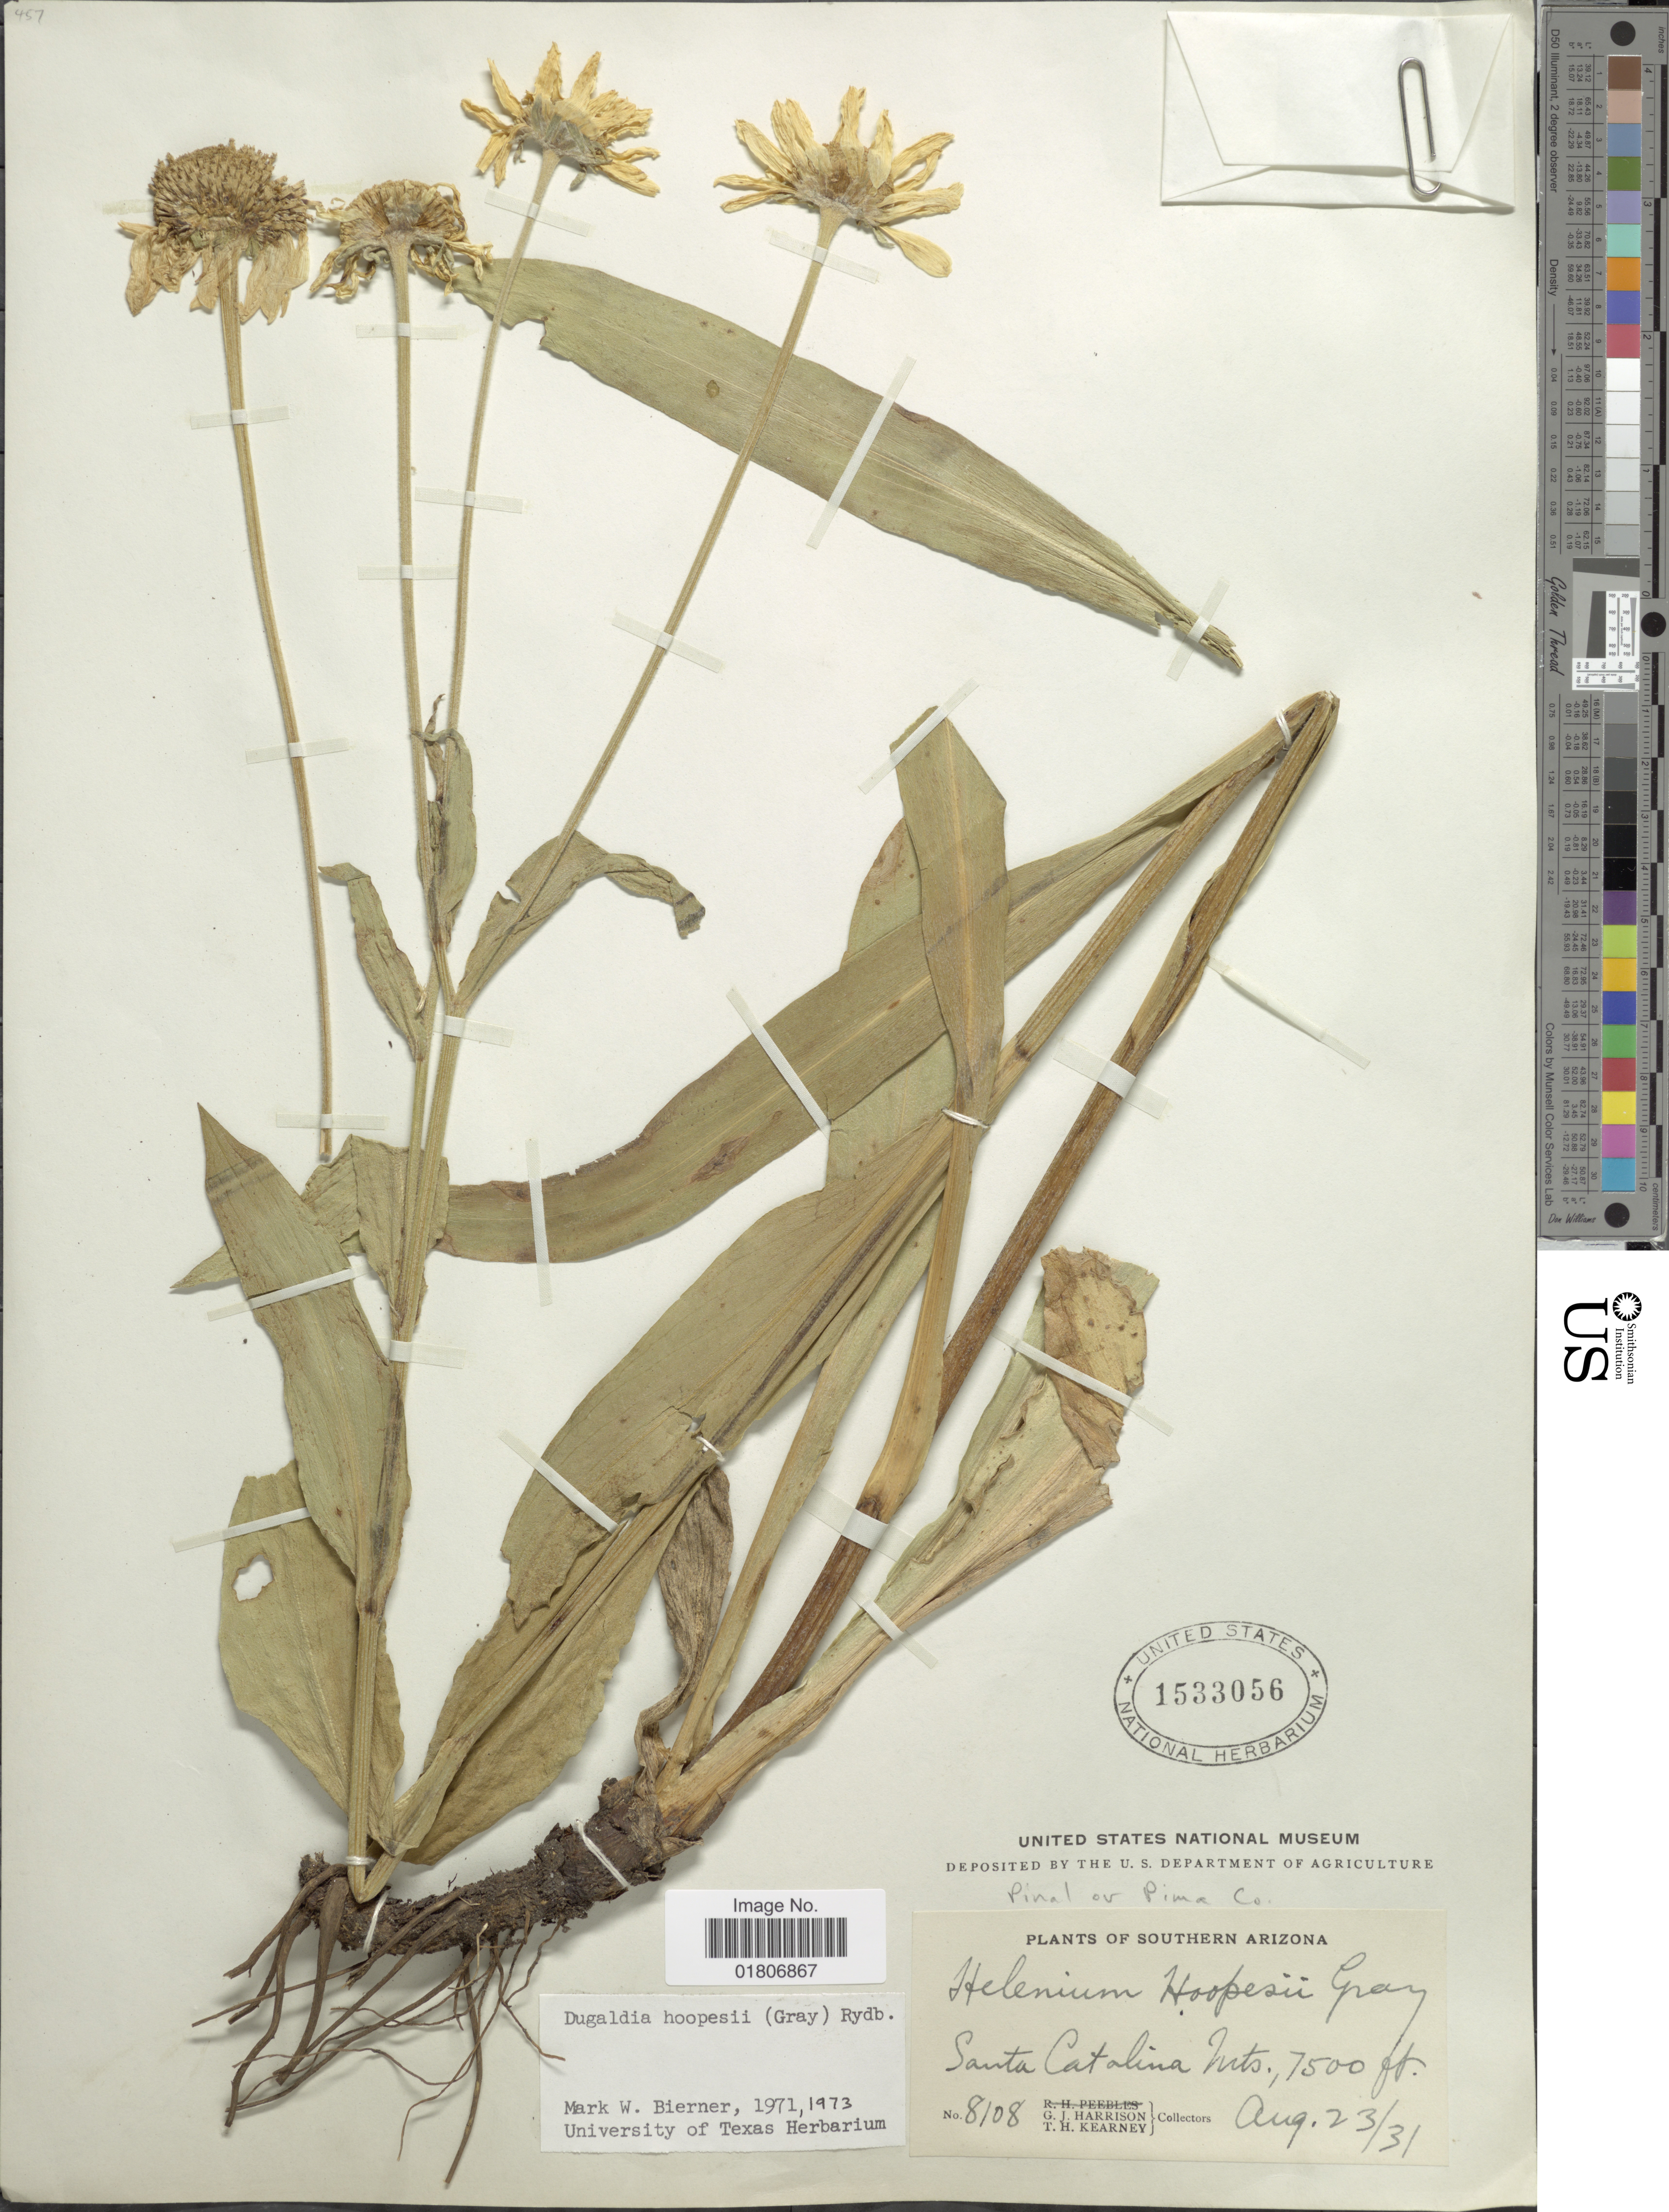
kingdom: Plantae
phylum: Tracheophyta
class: Magnoliopsida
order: Asterales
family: Asteraceae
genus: Dugaldia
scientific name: Dugaldia hoopesii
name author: (A. Gray) Rydb.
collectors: G. J. Harrison & T. H. Kearney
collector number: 8108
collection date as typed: Transcribed d/m/y: 23/8/31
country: United States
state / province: Arizona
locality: Southern Arizona. Pinal or Pima Co. Santa Catalina Mts.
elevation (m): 2286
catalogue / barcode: US 1533056